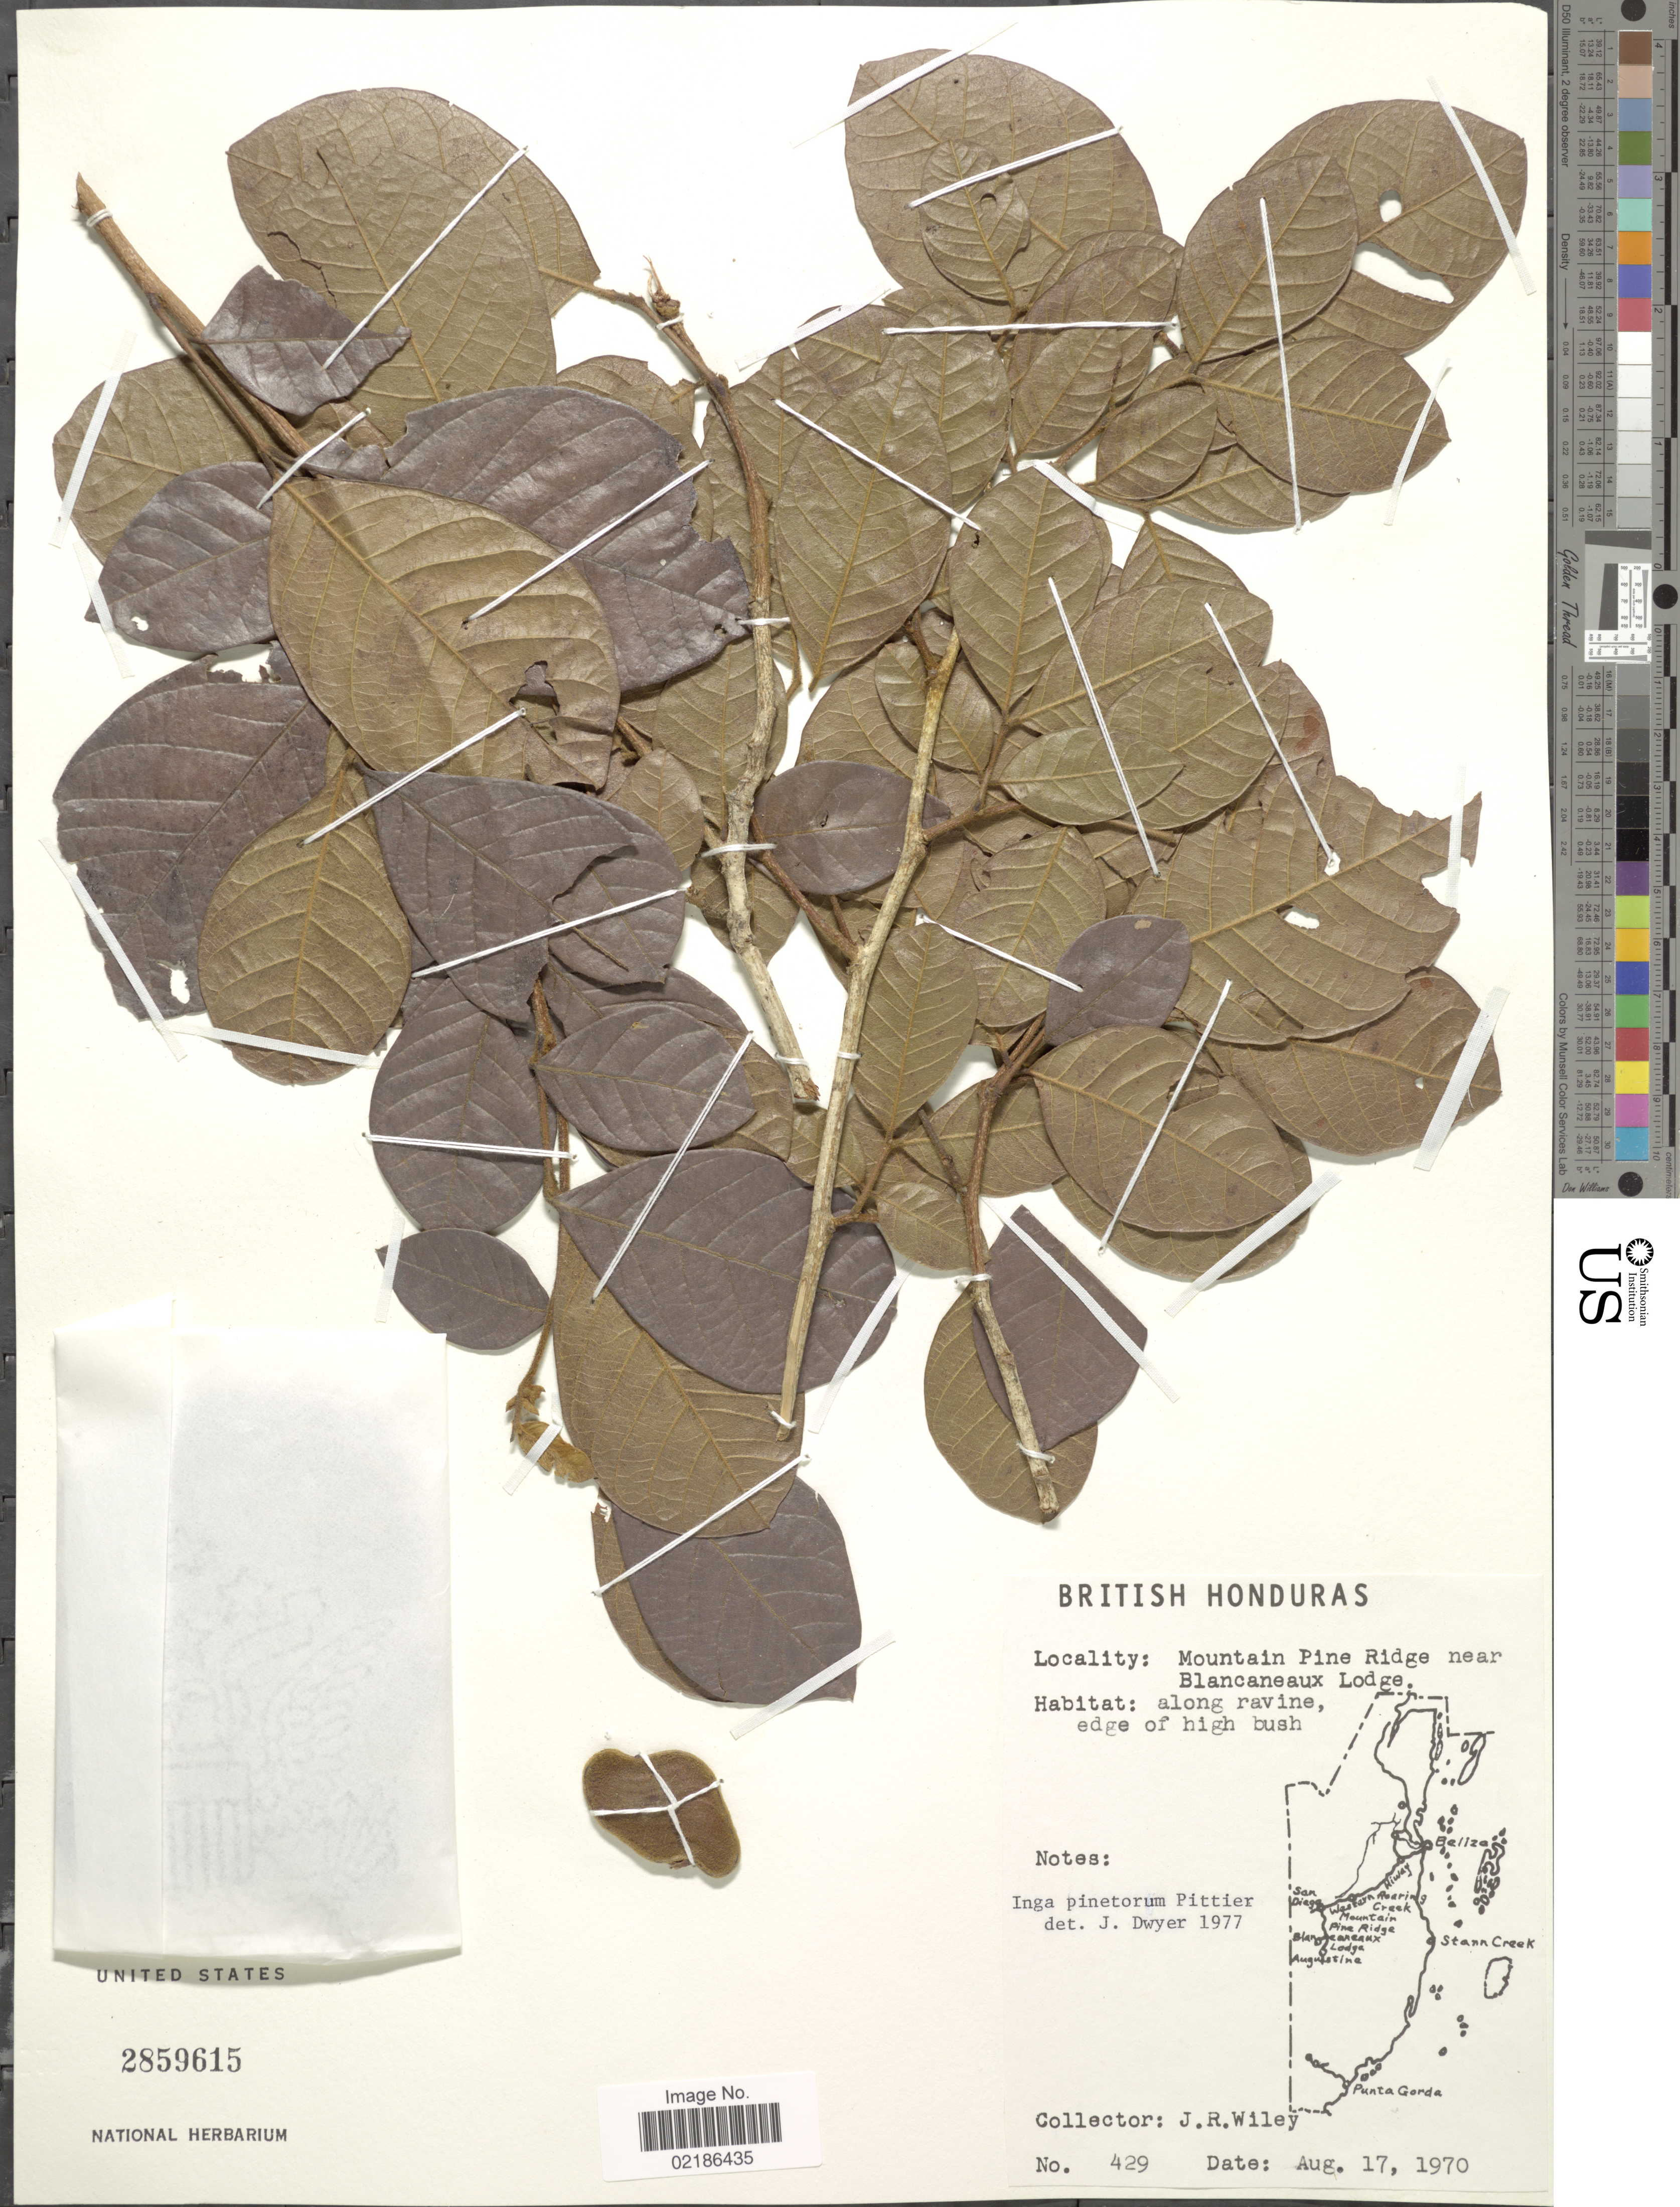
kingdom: Plantae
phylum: Tracheophyta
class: Magnoliopsida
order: Fabales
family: Fabaceae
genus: Inga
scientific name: Inga pinetorum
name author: Pittier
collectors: J. Wiley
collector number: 429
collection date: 1970-08-17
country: Belize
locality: British Honduras, Mountain Pine Ridge near Blancaneaux Lodge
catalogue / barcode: US 2859615